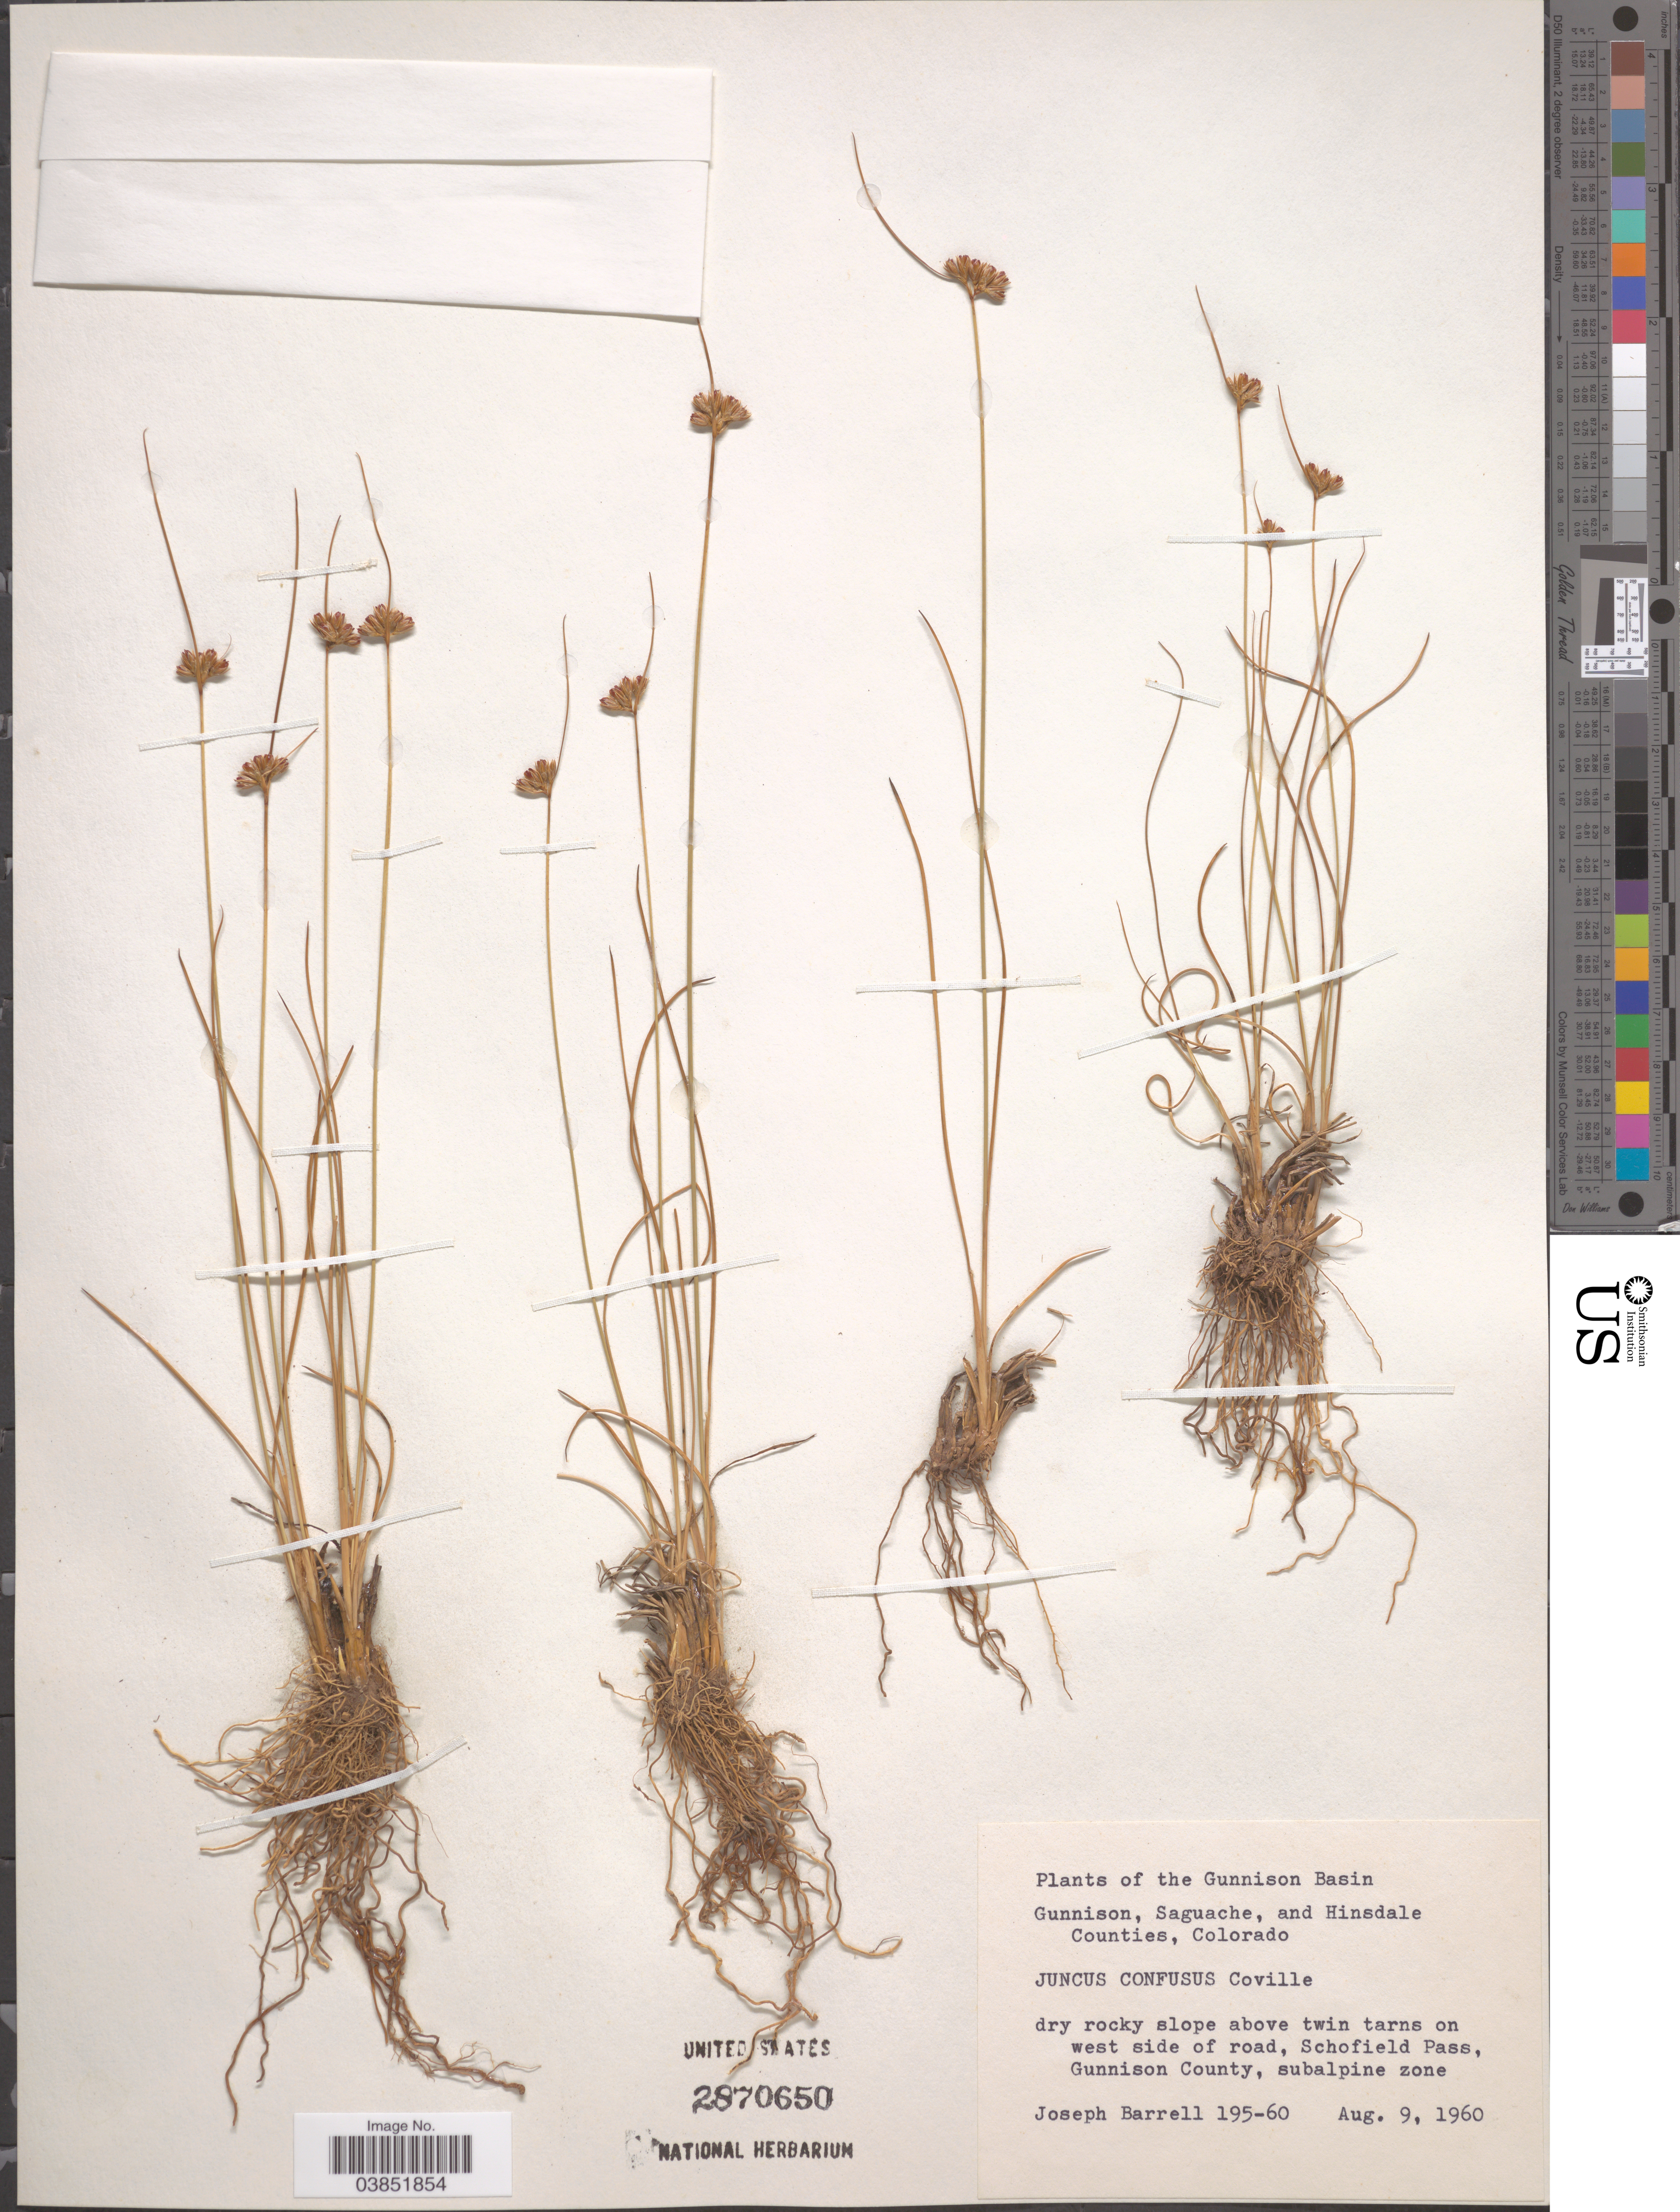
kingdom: Plantae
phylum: Tracheophyta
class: Liliopsida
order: Poales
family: Juncaceae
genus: Juncus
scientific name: Juncus confusus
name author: Coville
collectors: J. Barrell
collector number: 195-60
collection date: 1960-08-09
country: United States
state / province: Colorado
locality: Gunnison Basin. Dry rocky slope above twin tarns on west side of road, Schofield Pass, Gunnison County, subalpine zone.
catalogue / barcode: US 2870650